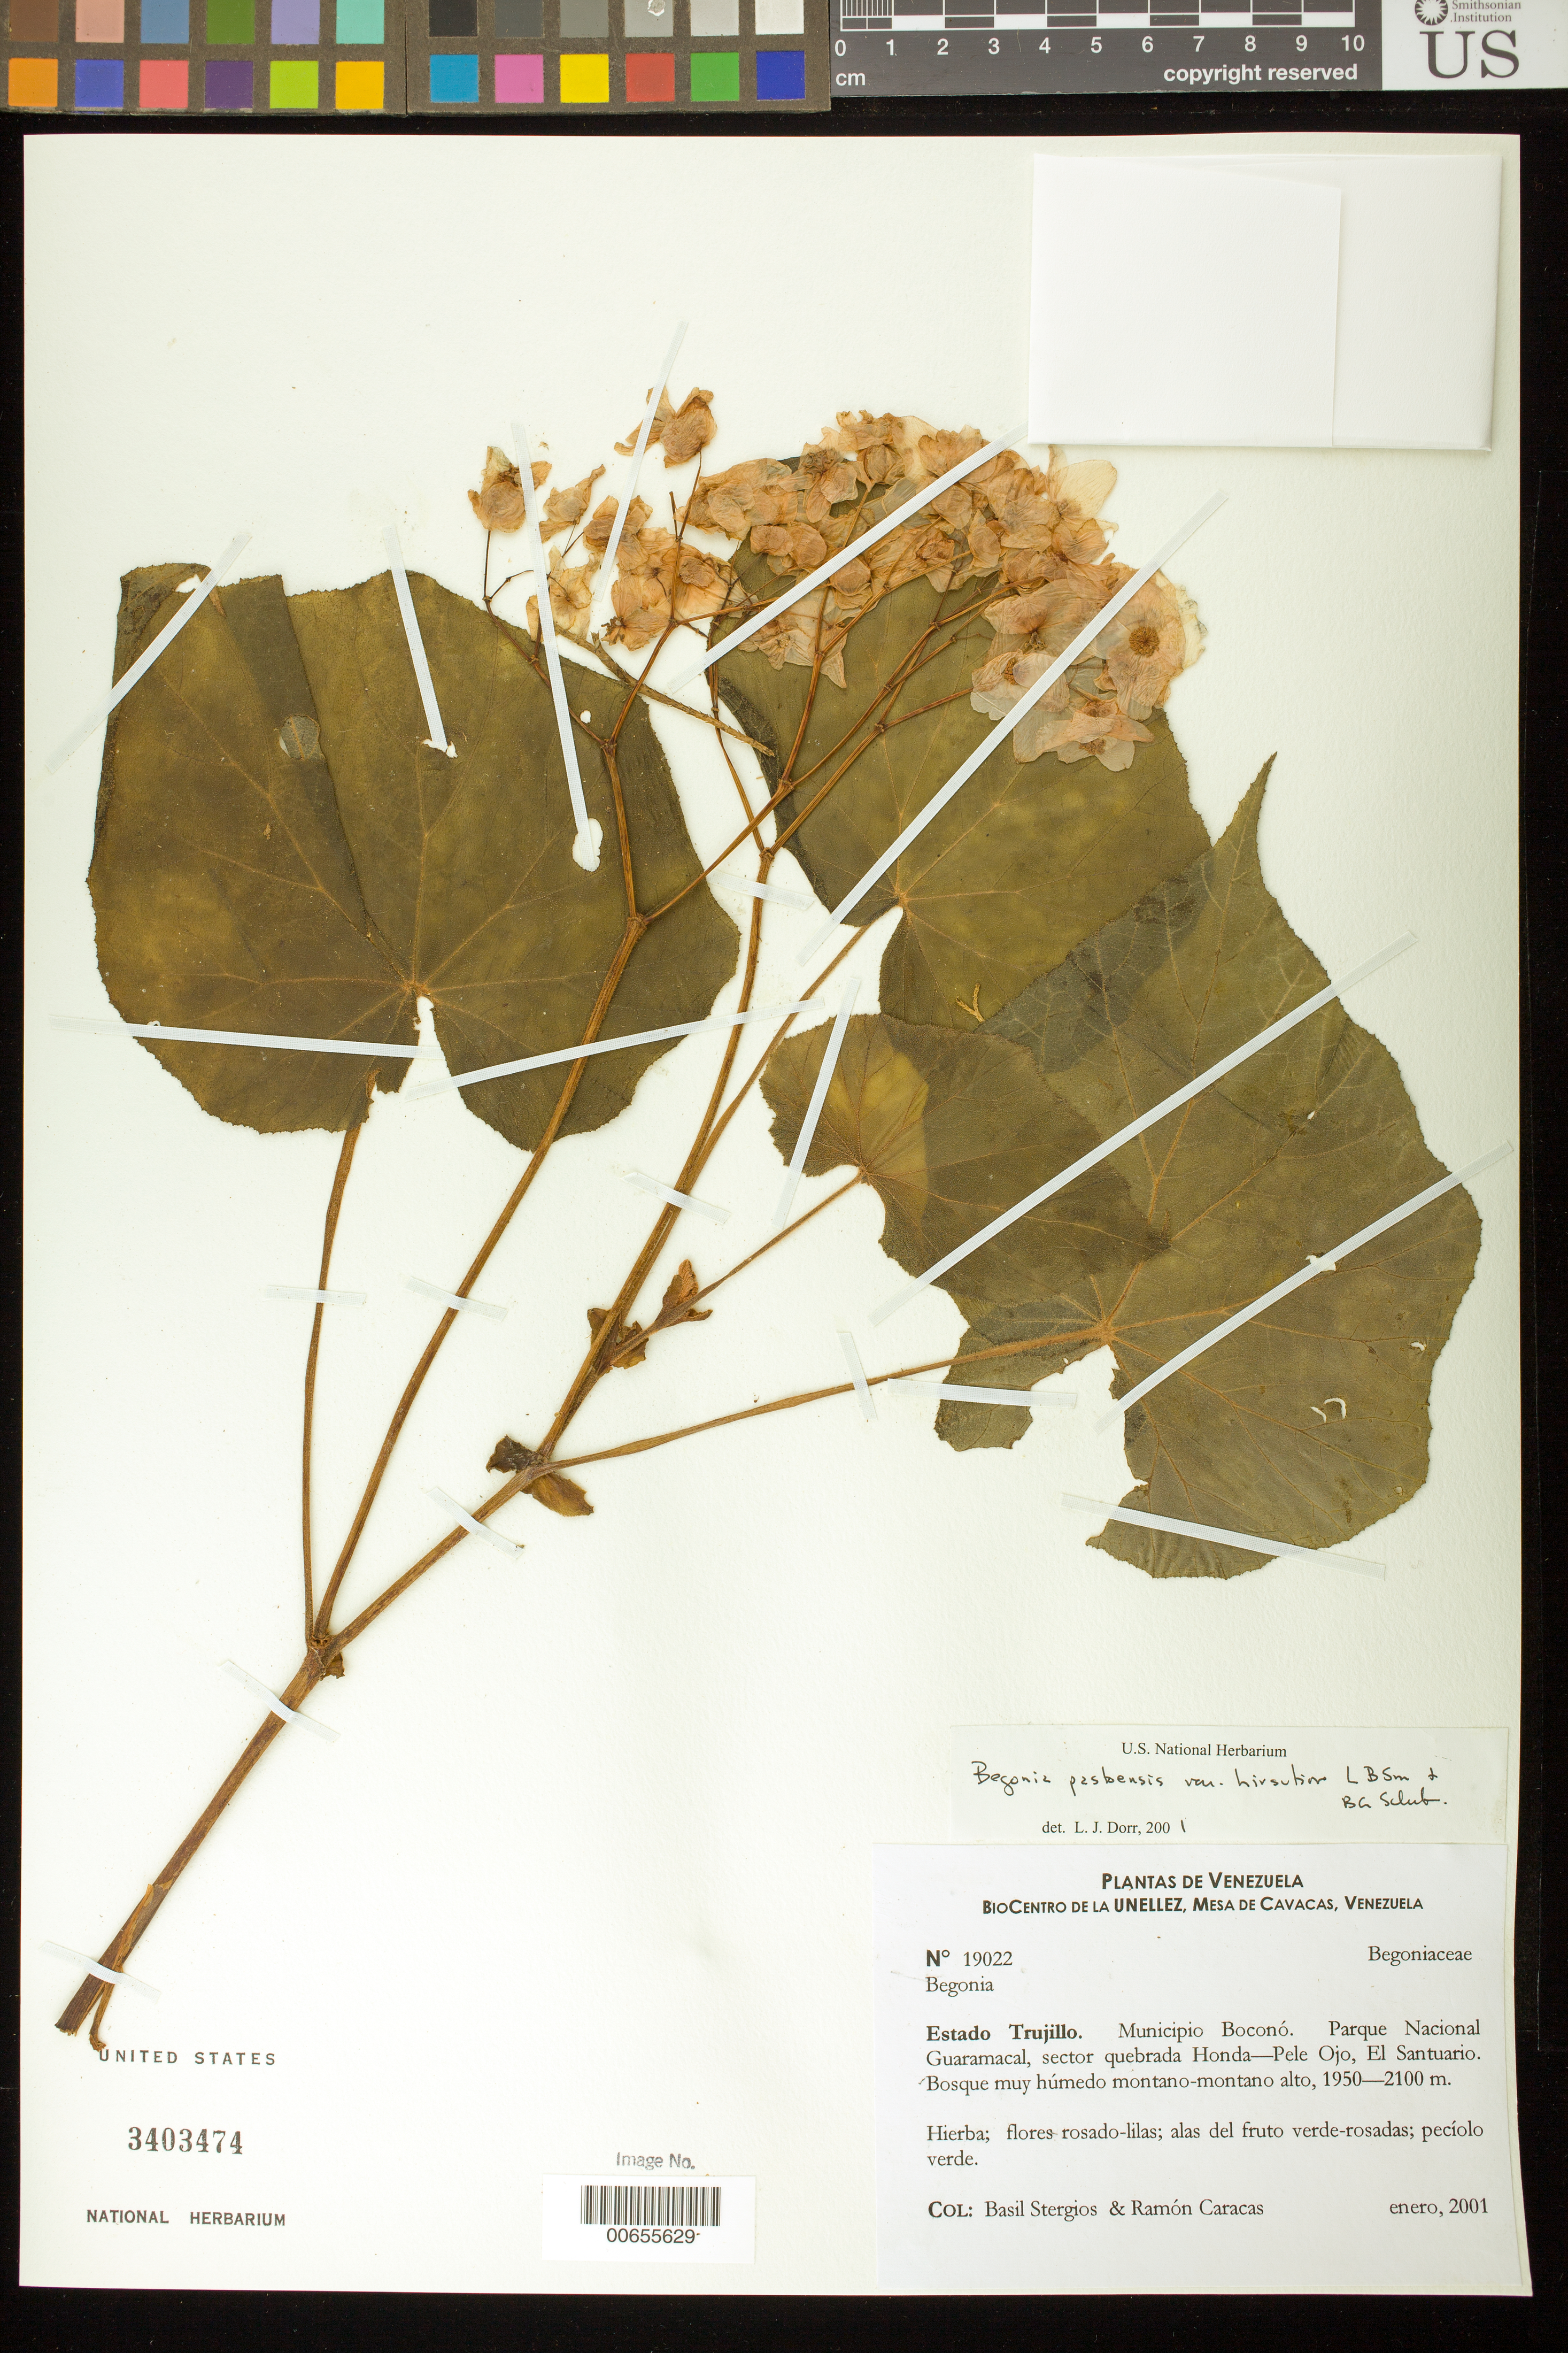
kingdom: Plantae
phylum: Tracheophyta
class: Magnoliopsida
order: Cucurbitales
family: Begoniaceae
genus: Begonia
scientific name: Begonia pastoensis var. hirsutior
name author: A. DC.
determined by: Dorr, L. J., (BOT), Smithsonian Institution - National Museum of Natural History (UNITED STATES)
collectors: B. G. Stergios & R. Caracas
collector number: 19022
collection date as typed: Jan 2001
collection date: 2001-01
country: Venezuela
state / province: Trujillo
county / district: Boconó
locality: Parque Nacional Guaramacal, sector quebrada Honda-Pele Ojo, El Santuario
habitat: Bosque muy húmedo montano-montano alto.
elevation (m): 1950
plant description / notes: CTES, MY, NY, PORT, US, VEN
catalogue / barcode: US 3403474